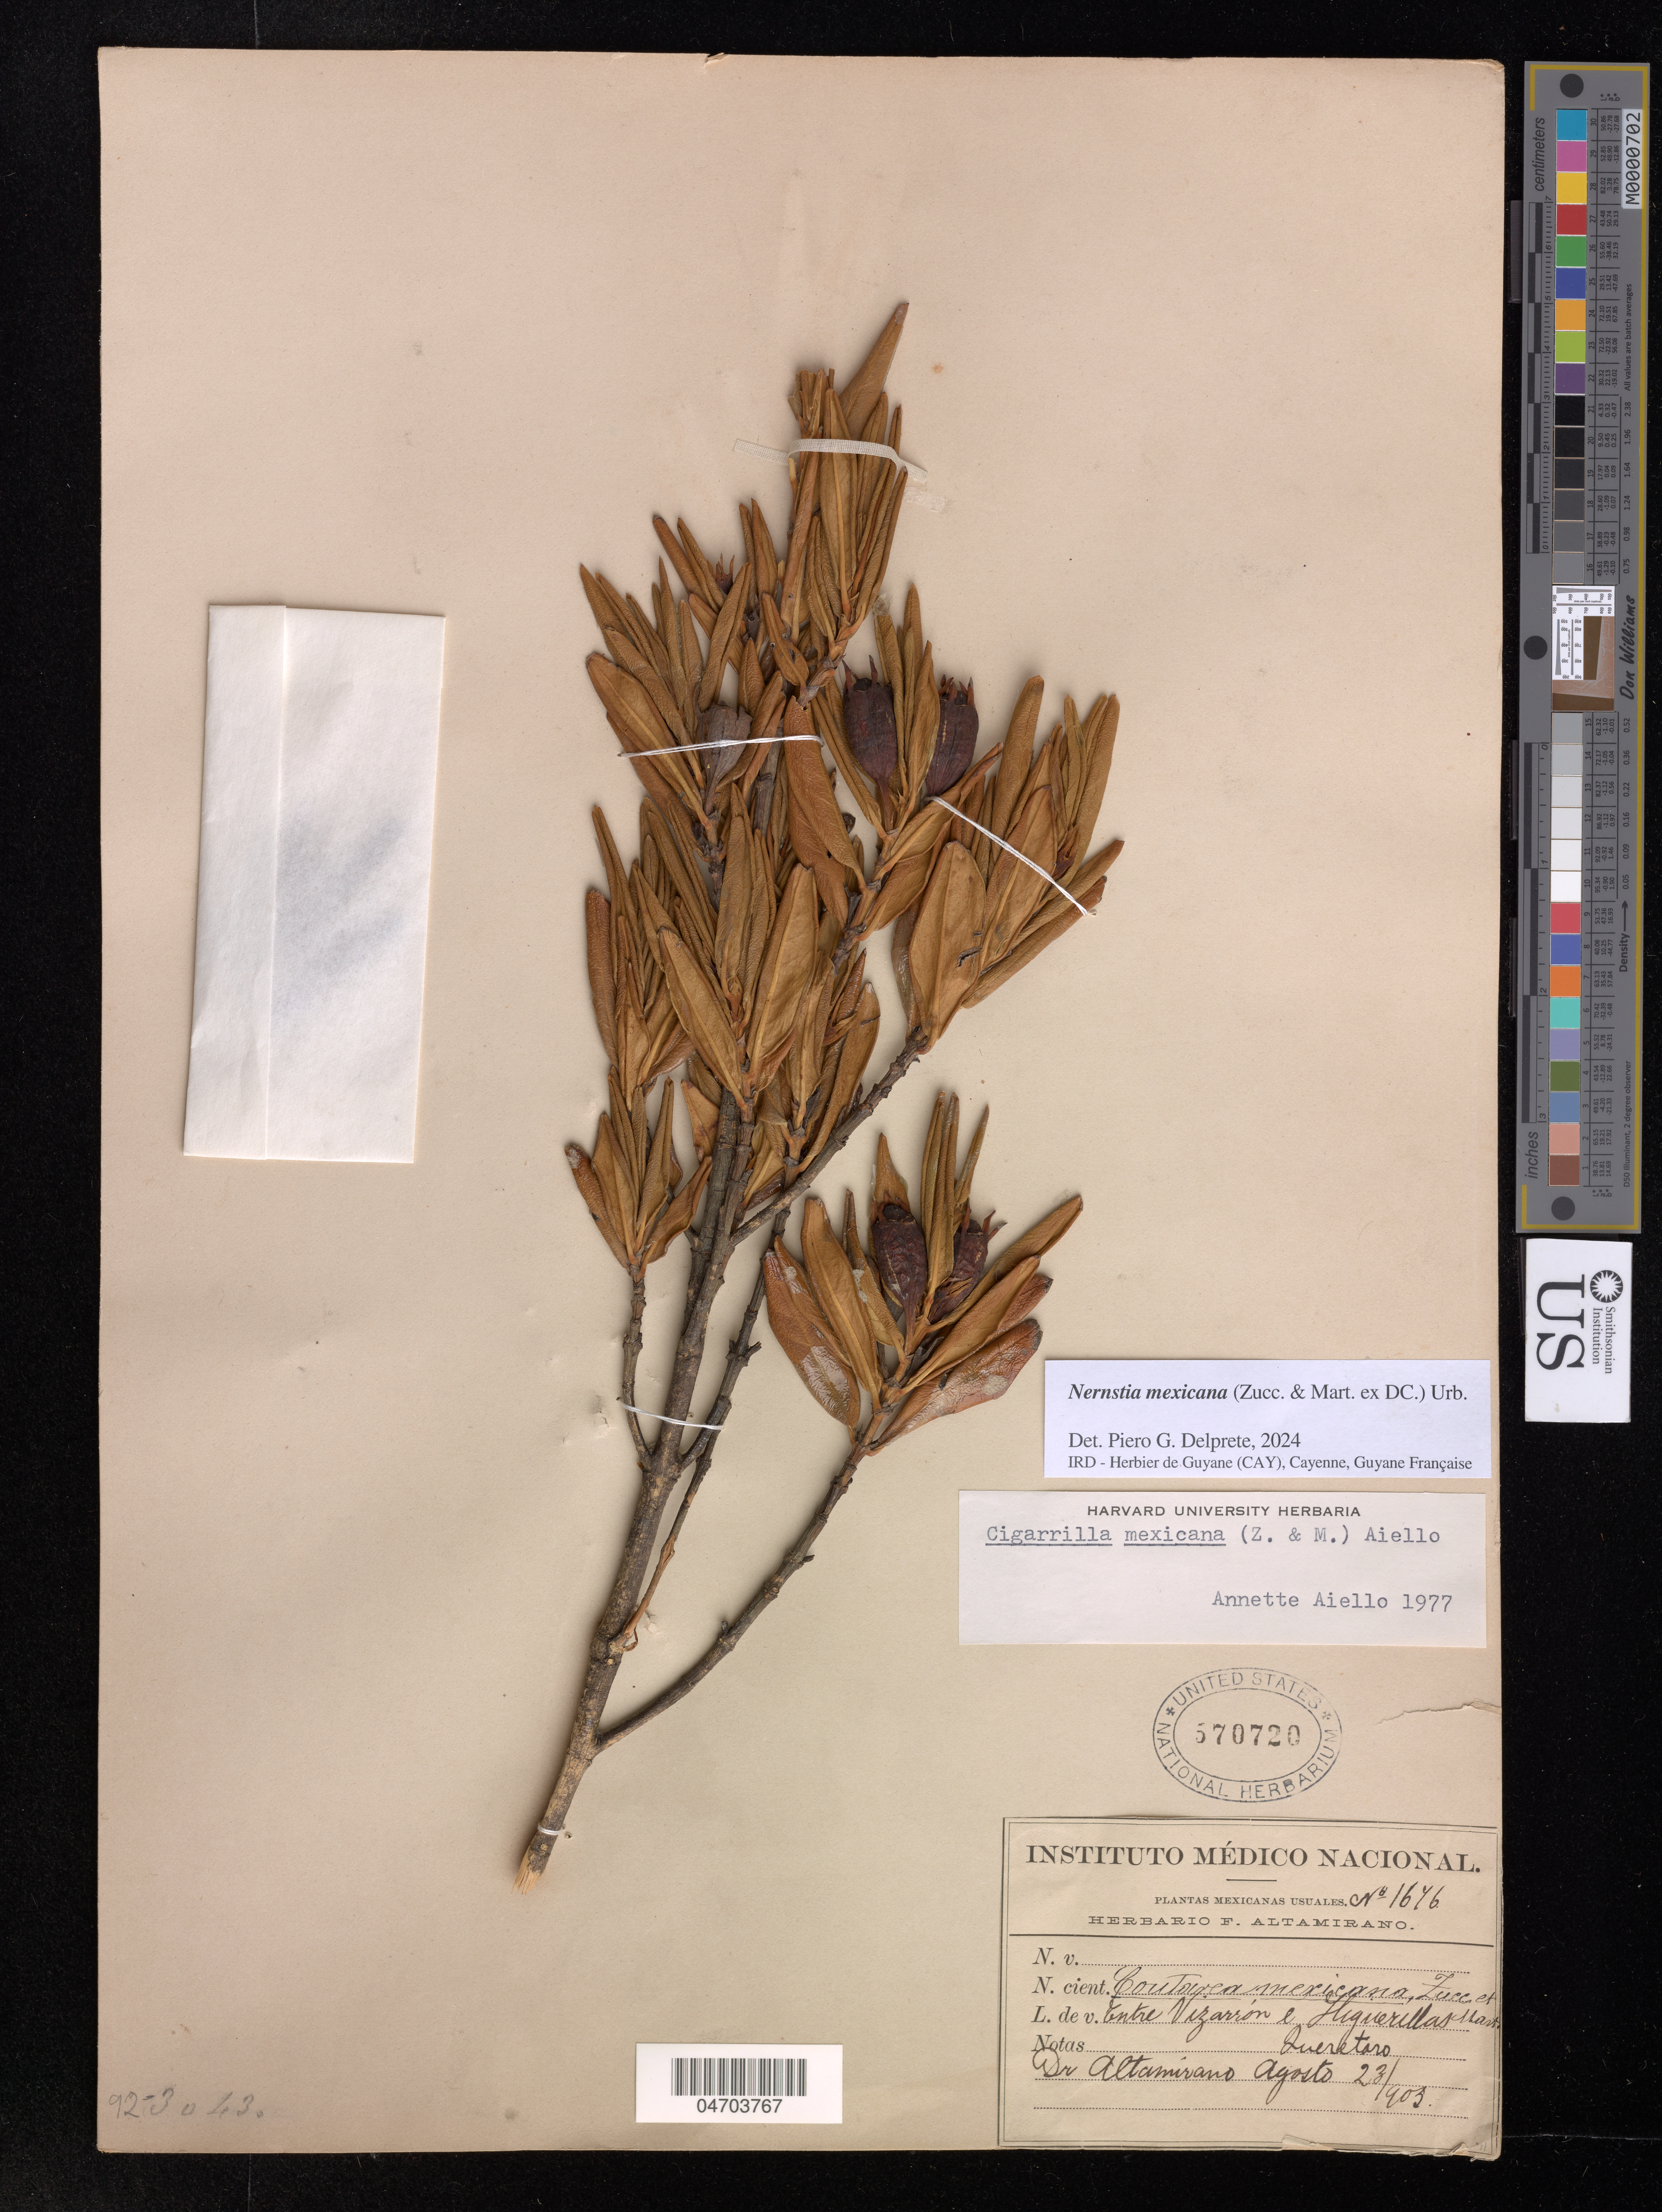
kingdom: Plantae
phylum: Tracheophyta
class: Magnoliopsida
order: Gentianales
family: Rubiaceae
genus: Nernstia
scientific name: Nernstia mexicana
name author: Urb.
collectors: -. Altamirano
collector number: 1676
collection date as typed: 1903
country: Mexico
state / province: Querétaro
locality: Entre Vizarron e Higuerillas.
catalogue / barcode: US 570720